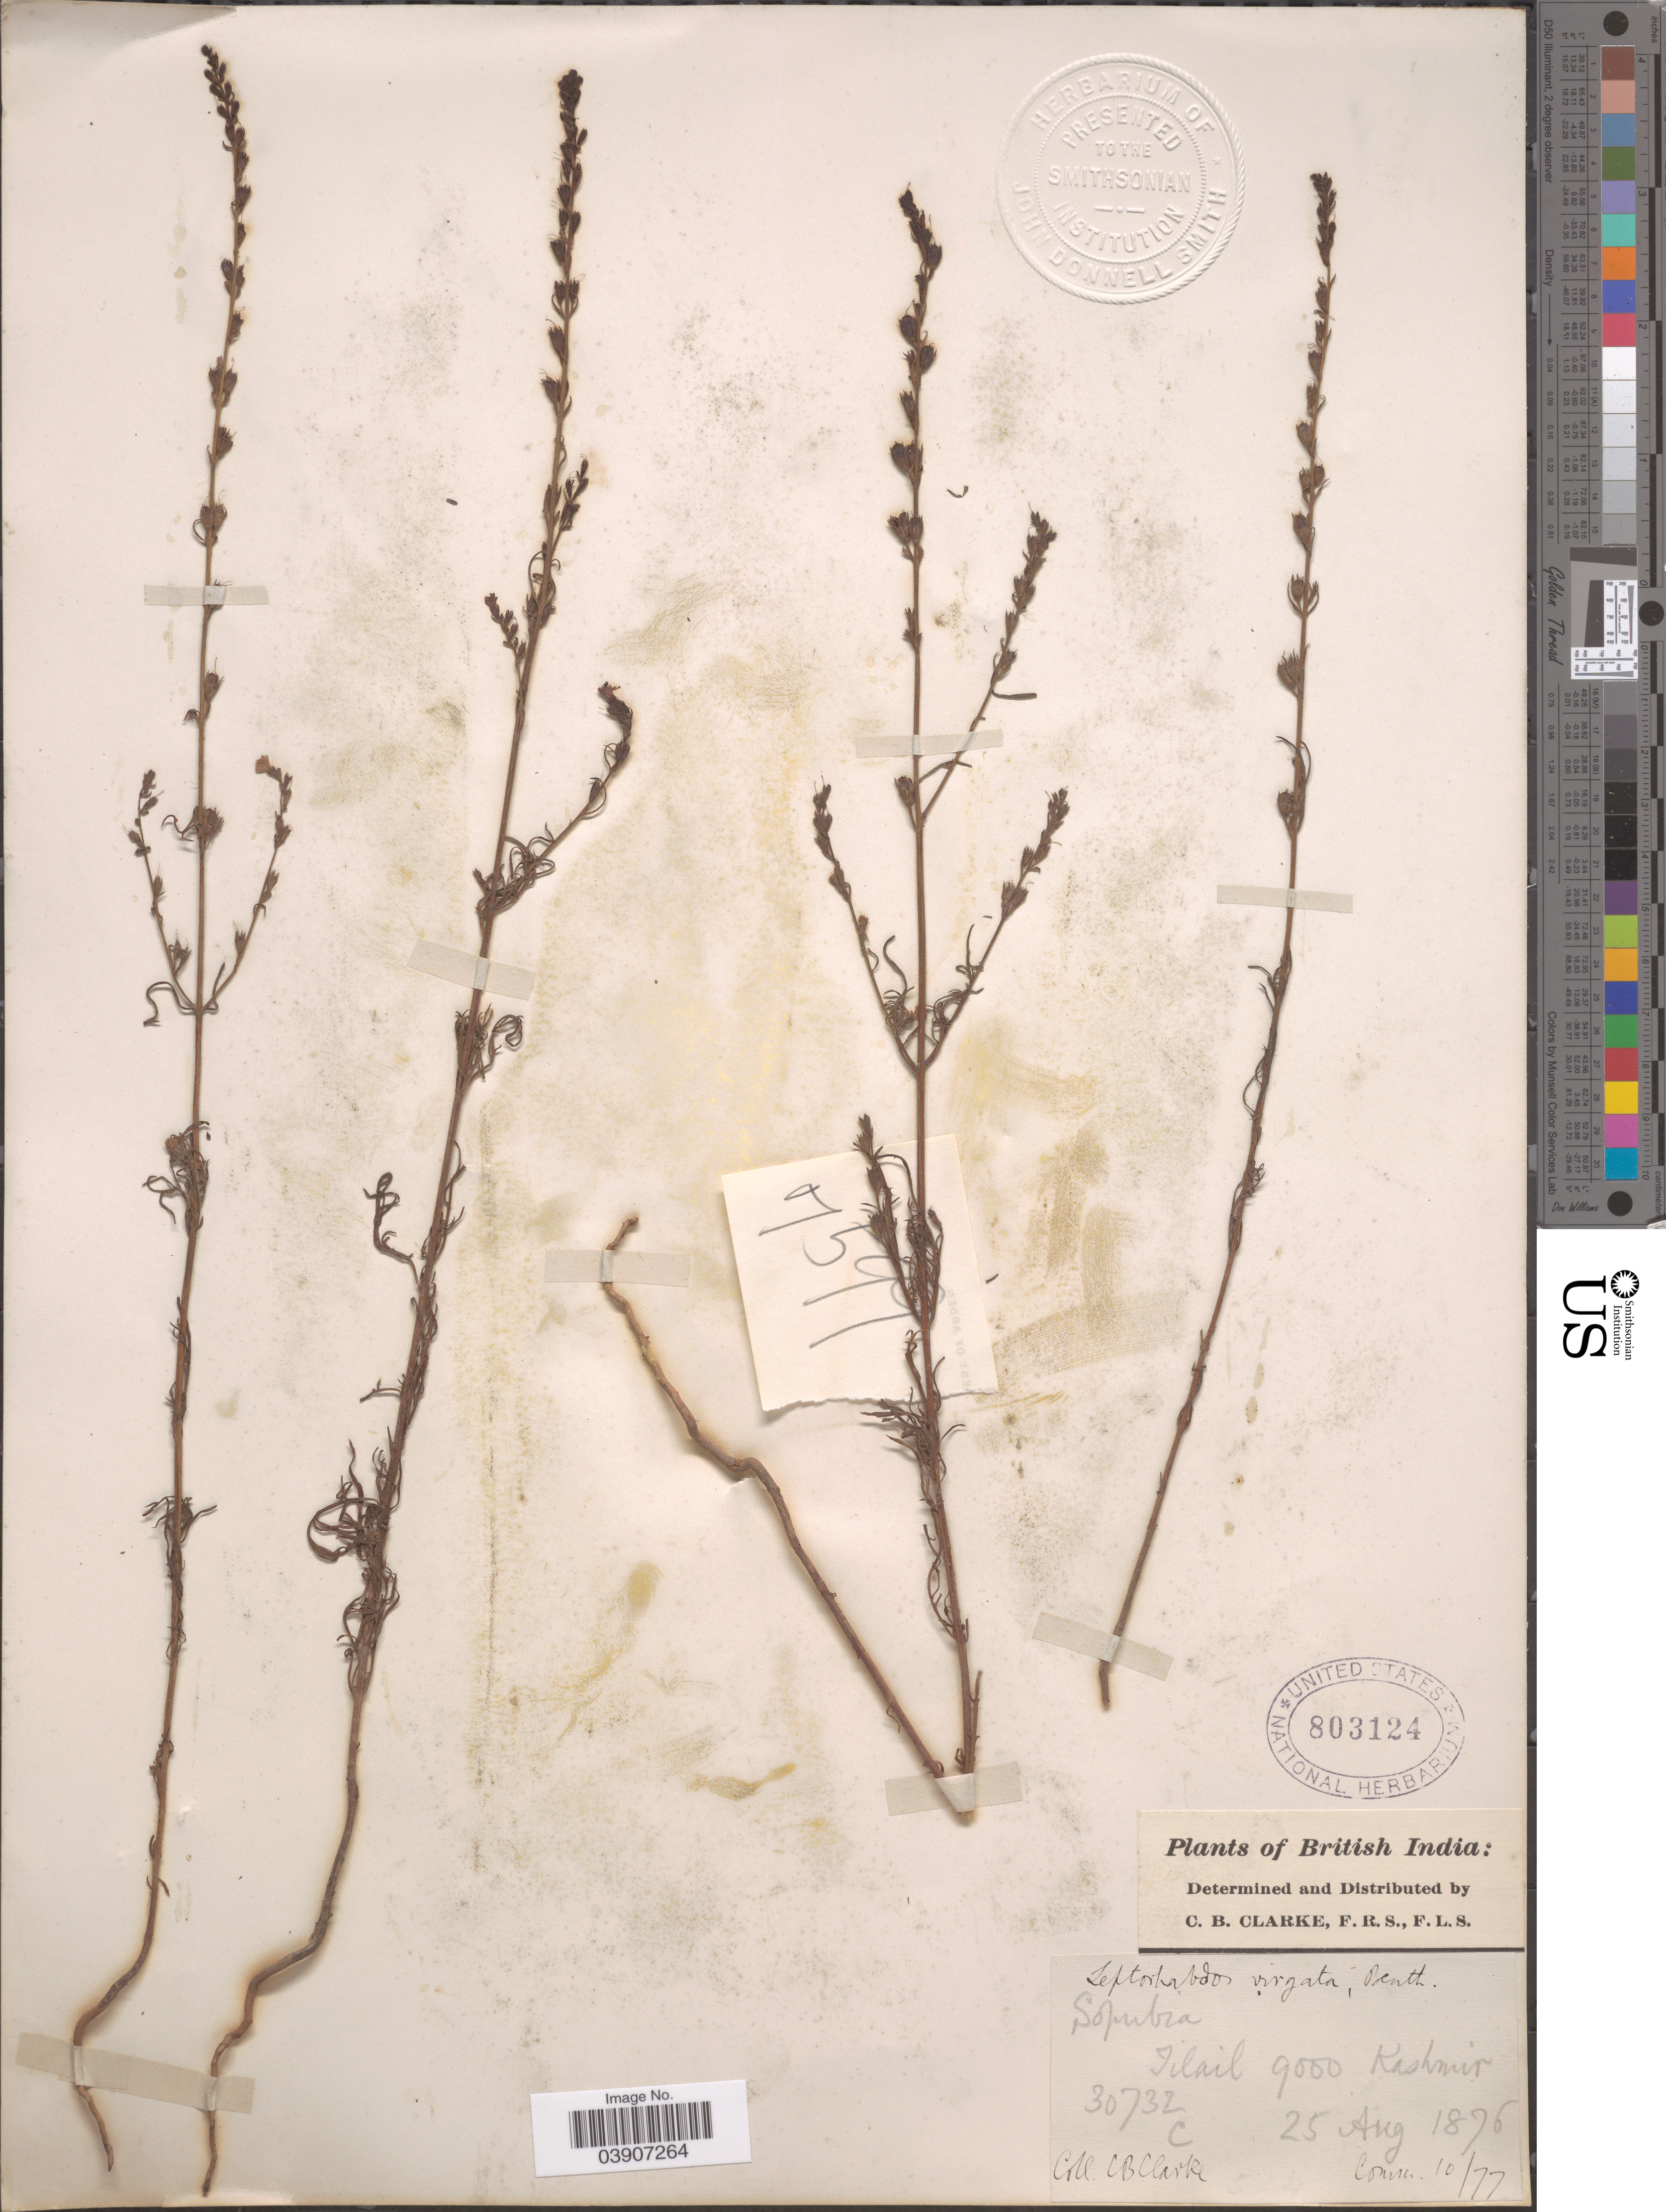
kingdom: Plantae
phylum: Tracheophyta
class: Magnoliopsida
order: Lamiales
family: Orobanchaceae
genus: Leptorhabdos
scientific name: Leptorhabdos parviflora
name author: (Benth.) Benth.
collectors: C. B. Clarke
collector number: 30732C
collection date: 1876-08-25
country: India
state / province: Jammu and Kashmir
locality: British India. Tilail. Kashmir.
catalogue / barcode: US 803124